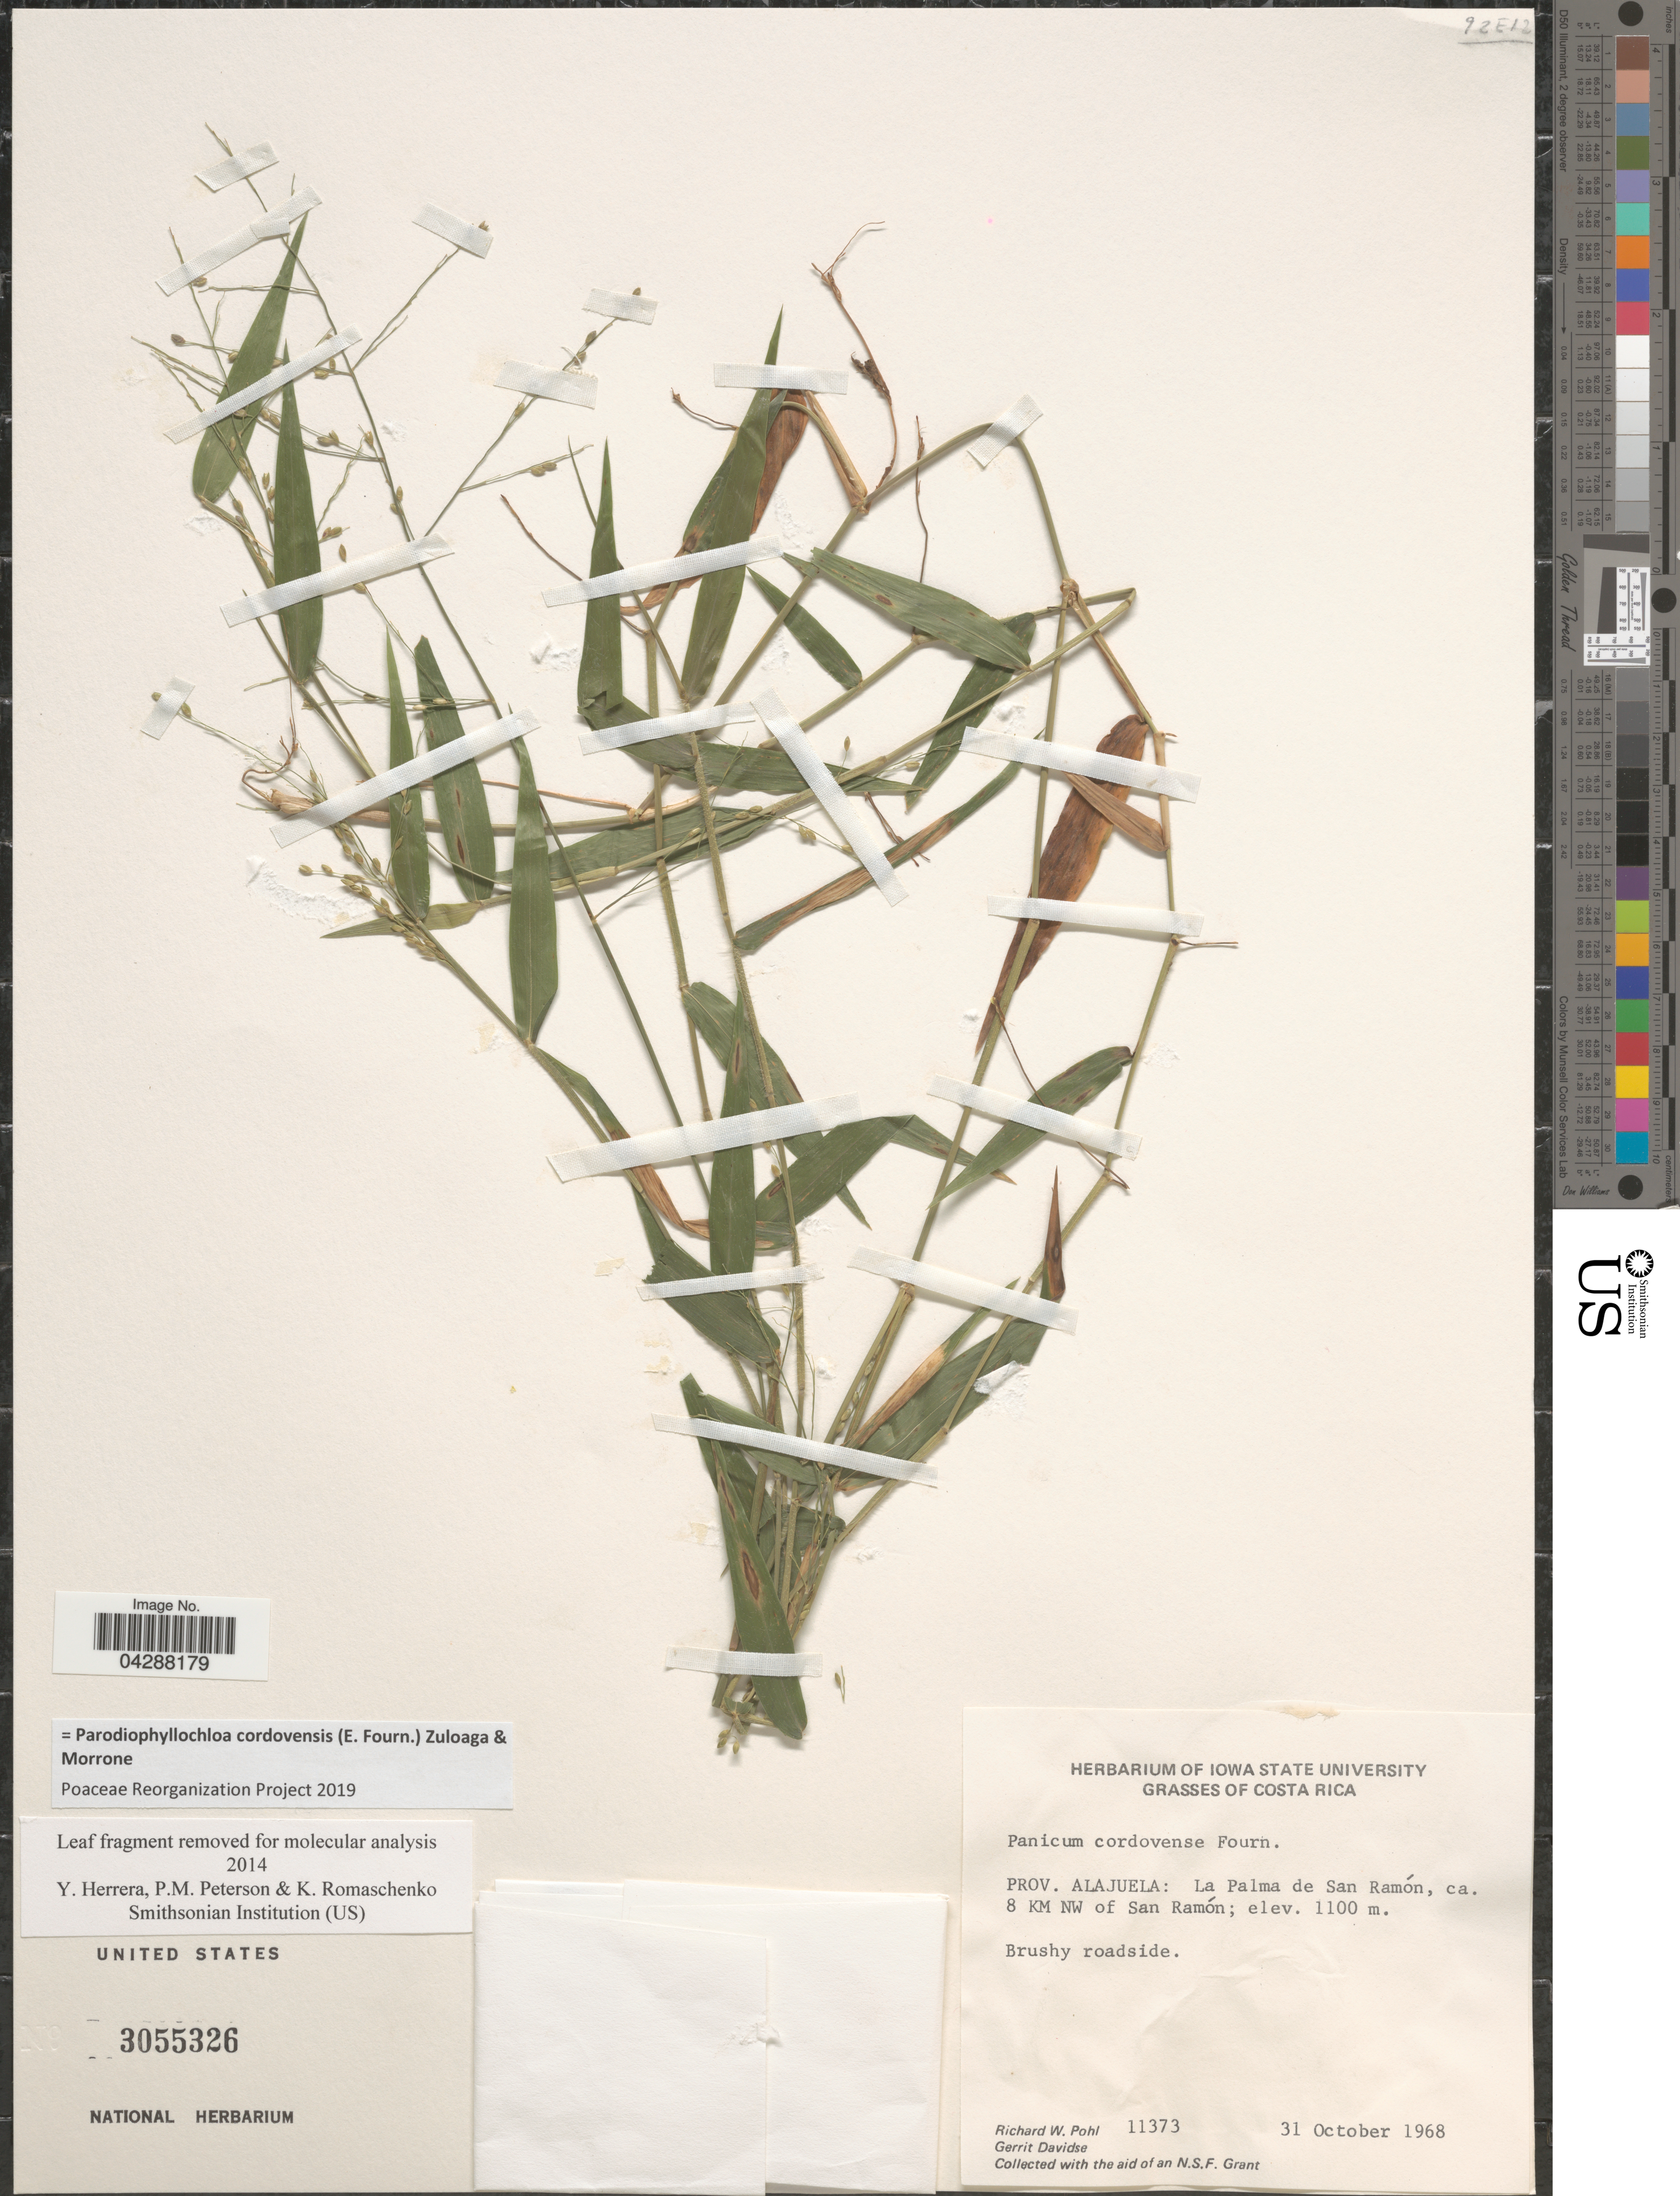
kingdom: Plantae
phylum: Tracheophyta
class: Liliopsida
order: Poales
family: Poaceae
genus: Parodiophyllochloa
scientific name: Parodiophyllochloa cordovensis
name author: (E. Fourn.) Zuloaga & Morrone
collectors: R. W. Pohl & G. Davidse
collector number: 11373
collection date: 1968-10-31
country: Costa Rica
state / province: Alajuela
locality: La Palma de San Ramon, ca. 7 Km NW of San Ramon.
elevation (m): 1100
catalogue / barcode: US 3055326